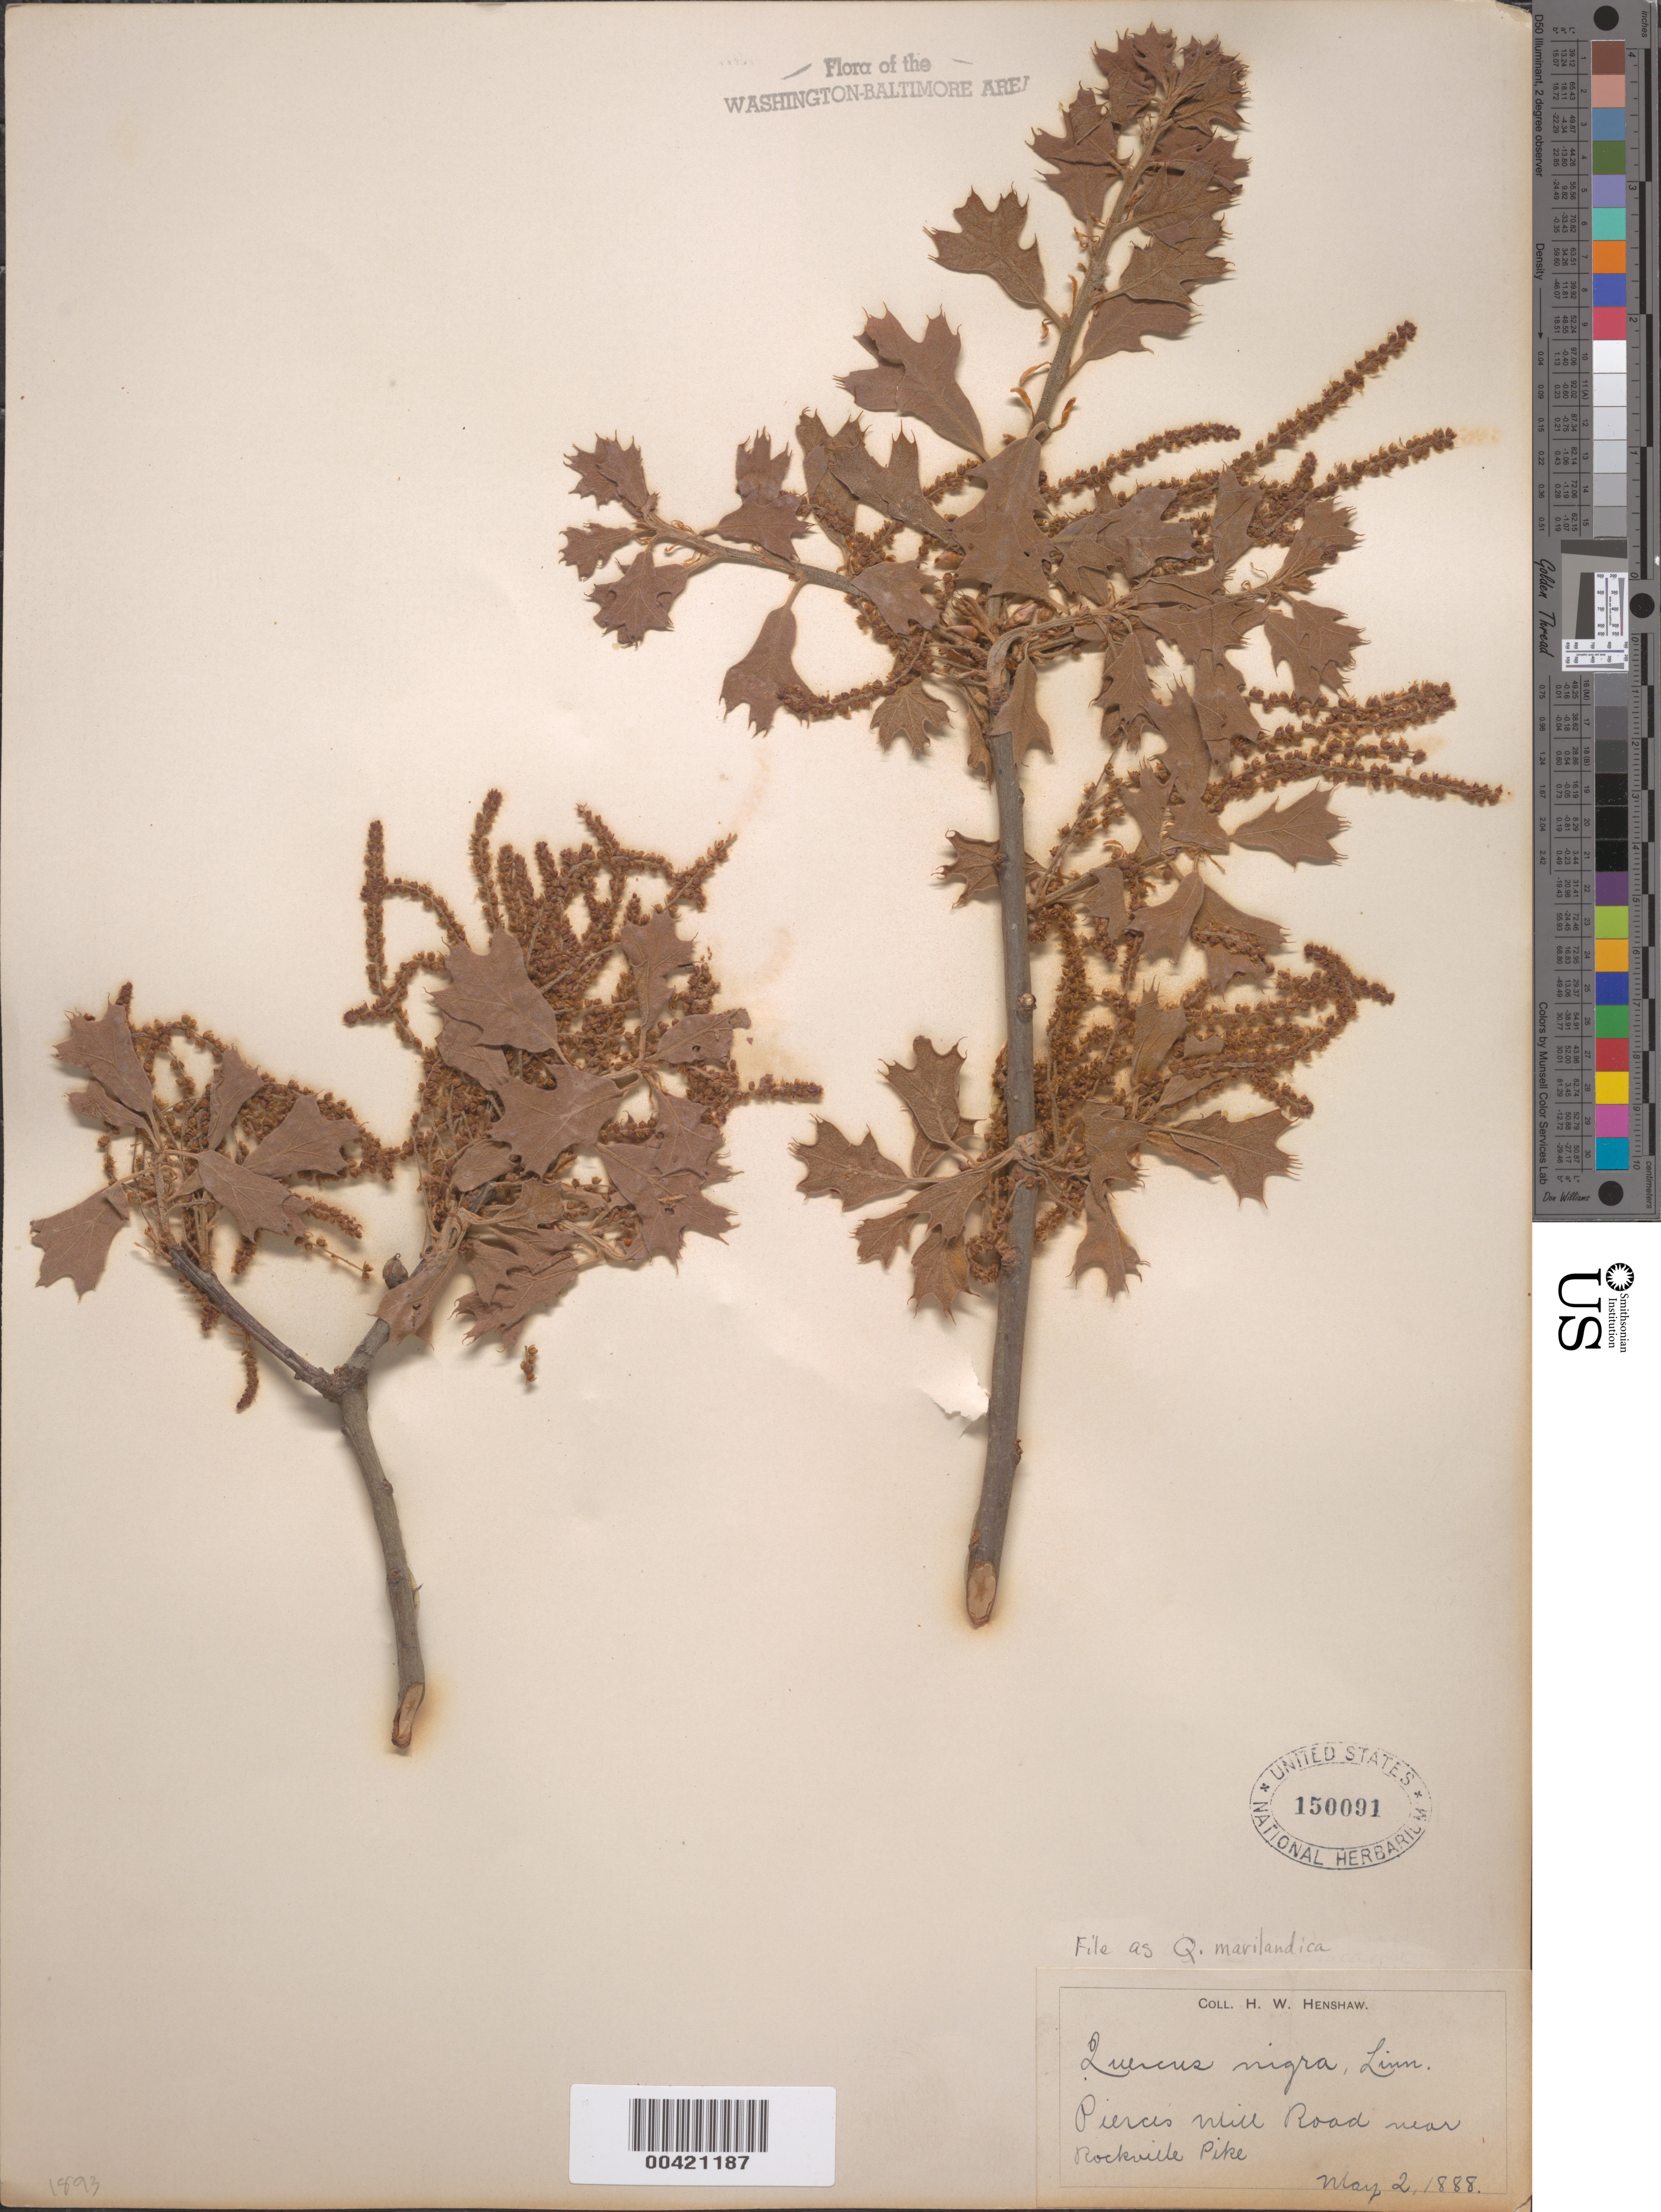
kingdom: Plantae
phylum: Tracheophyta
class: Magnoliopsida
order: Fagales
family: Fagaceae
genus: Quercus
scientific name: Quercus marilandica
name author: (L.) Münchh.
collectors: H. Henshaw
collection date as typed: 02 May 1888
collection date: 1888-05-02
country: United States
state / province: District of Columbia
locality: Pierces Mill Rd. near Rockville Pike Rock Creek Park and vicinity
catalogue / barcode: US 150091